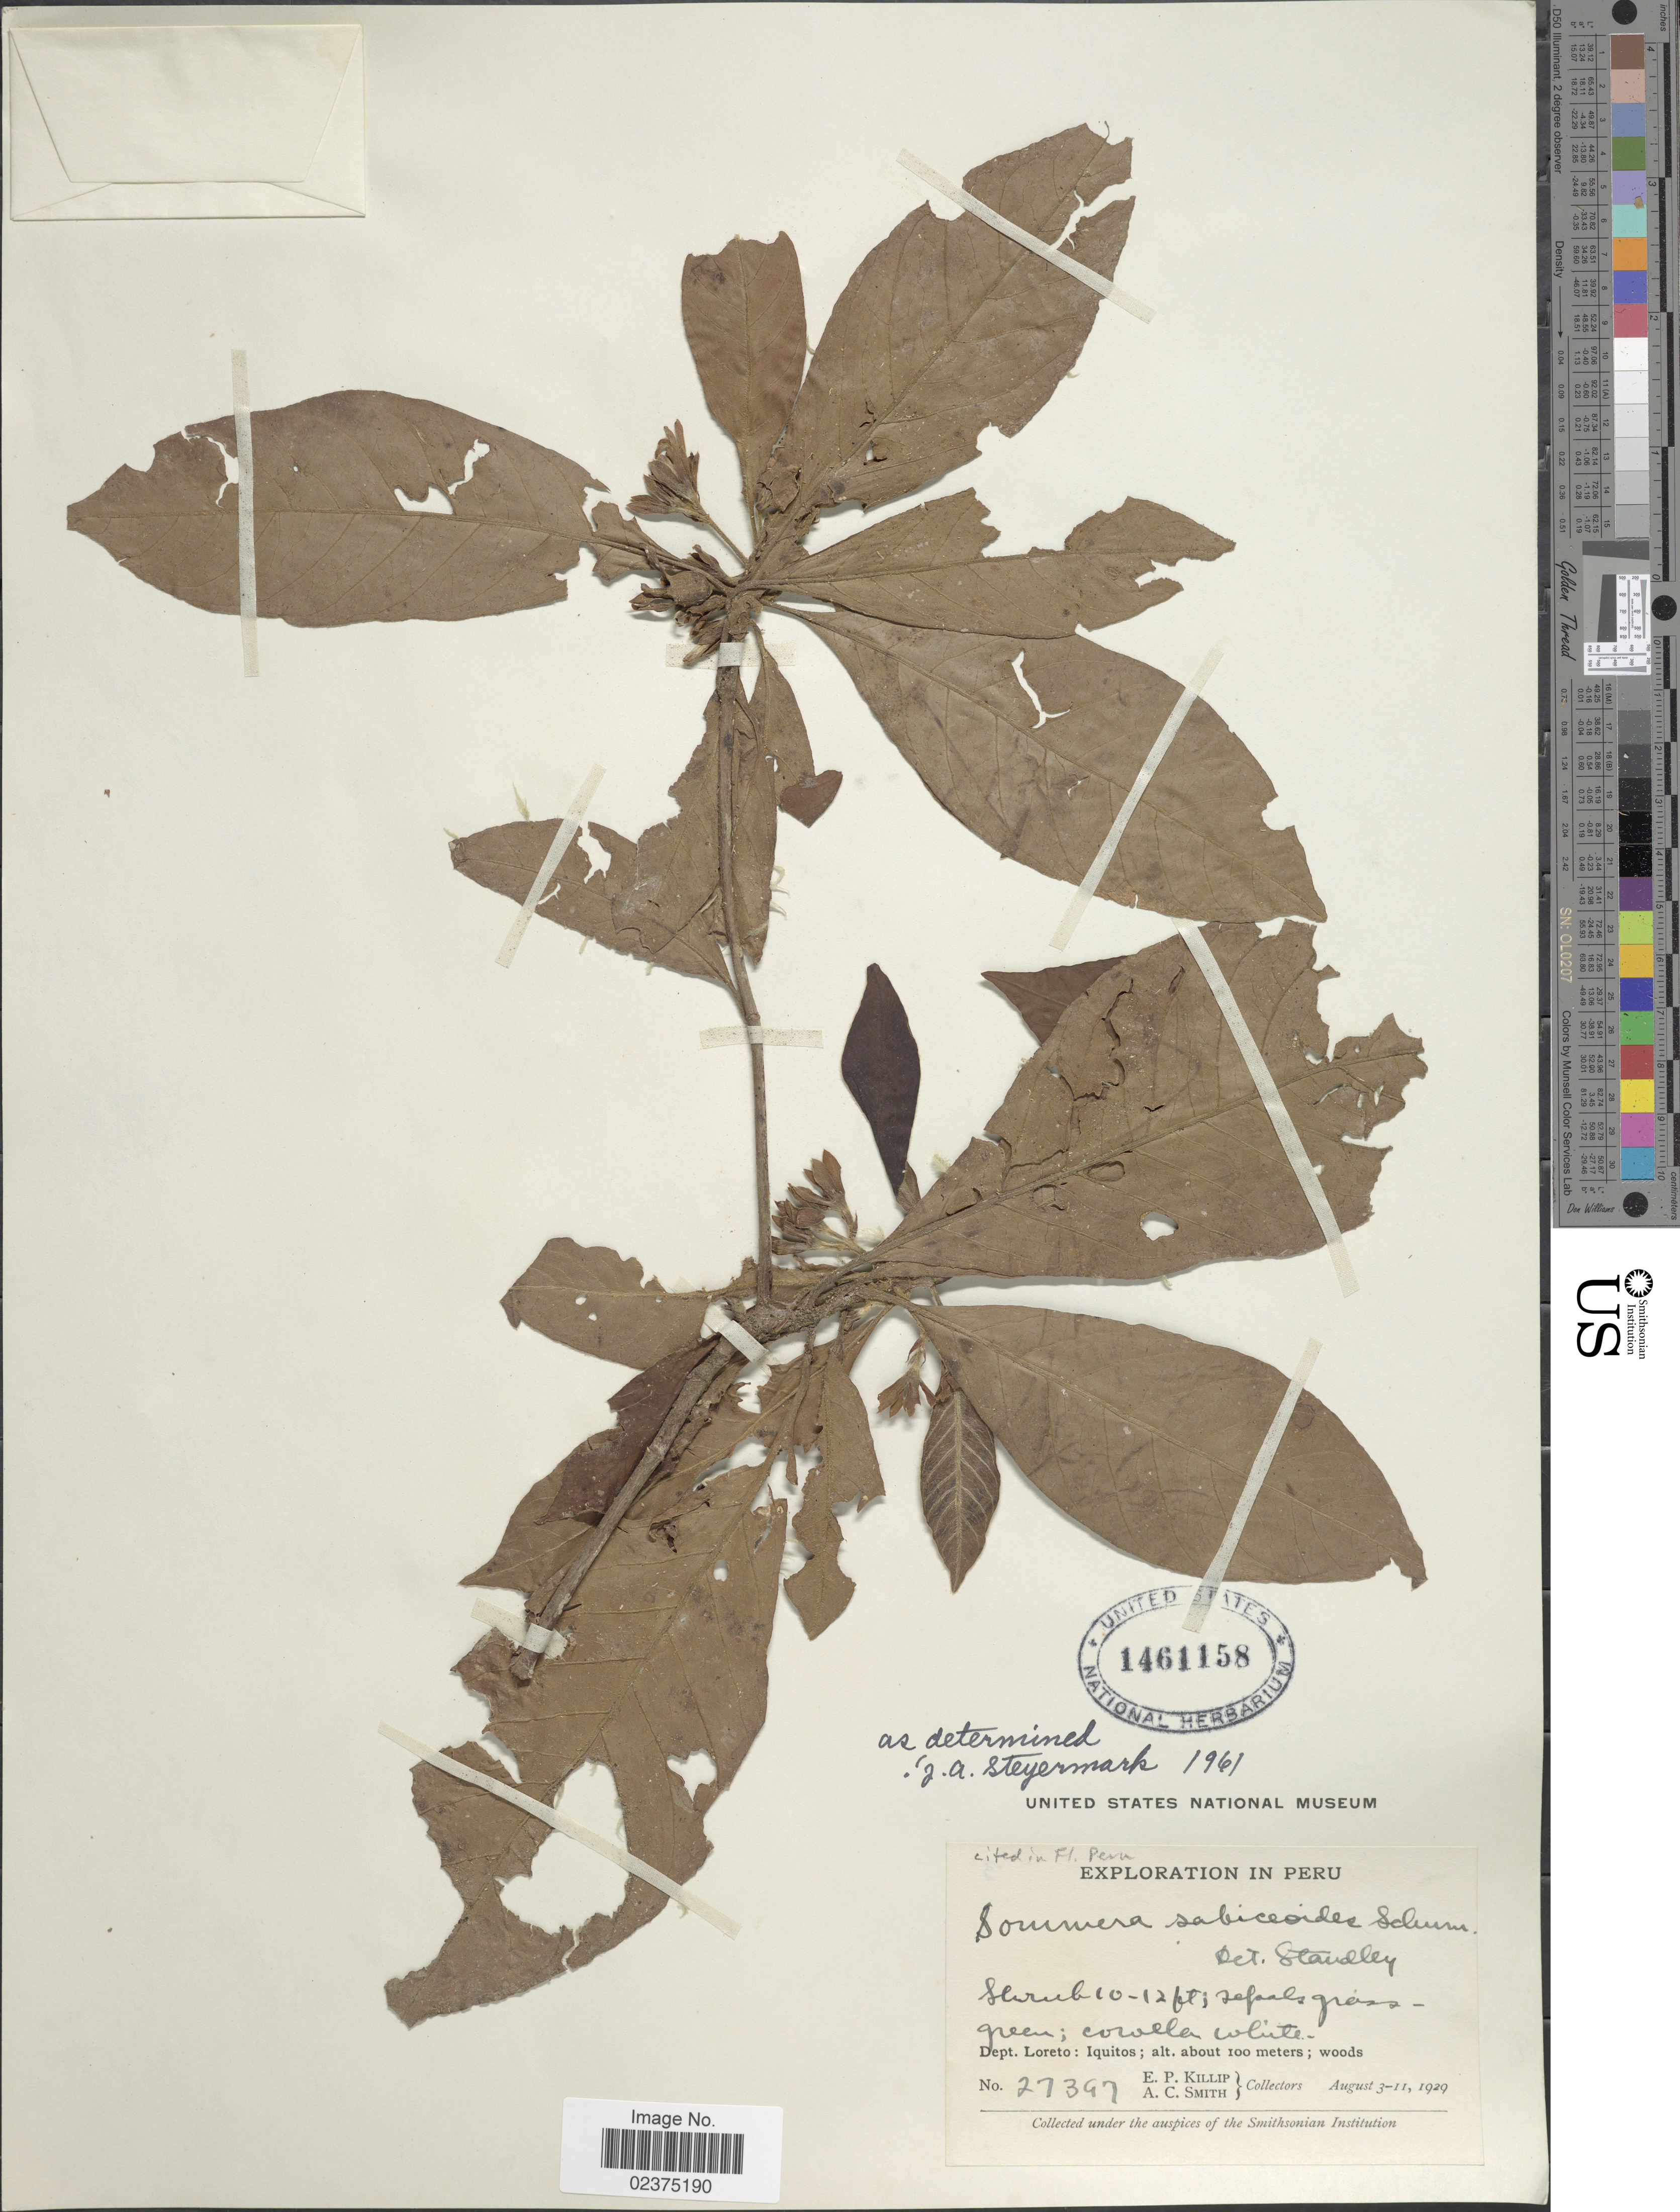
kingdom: Plantae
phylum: Tracheophyta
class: Magnoliopsida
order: Gentianales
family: Rubiaceae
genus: Sommera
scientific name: Sommera sabiceoides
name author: K. Schum.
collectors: E. P. Killip & A. C. Smith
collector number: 27397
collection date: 1929-08-03/1929-08-11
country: Peru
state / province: Loreto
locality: Dept. Loreto: Iquitos; woods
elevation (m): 100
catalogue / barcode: US 1461158